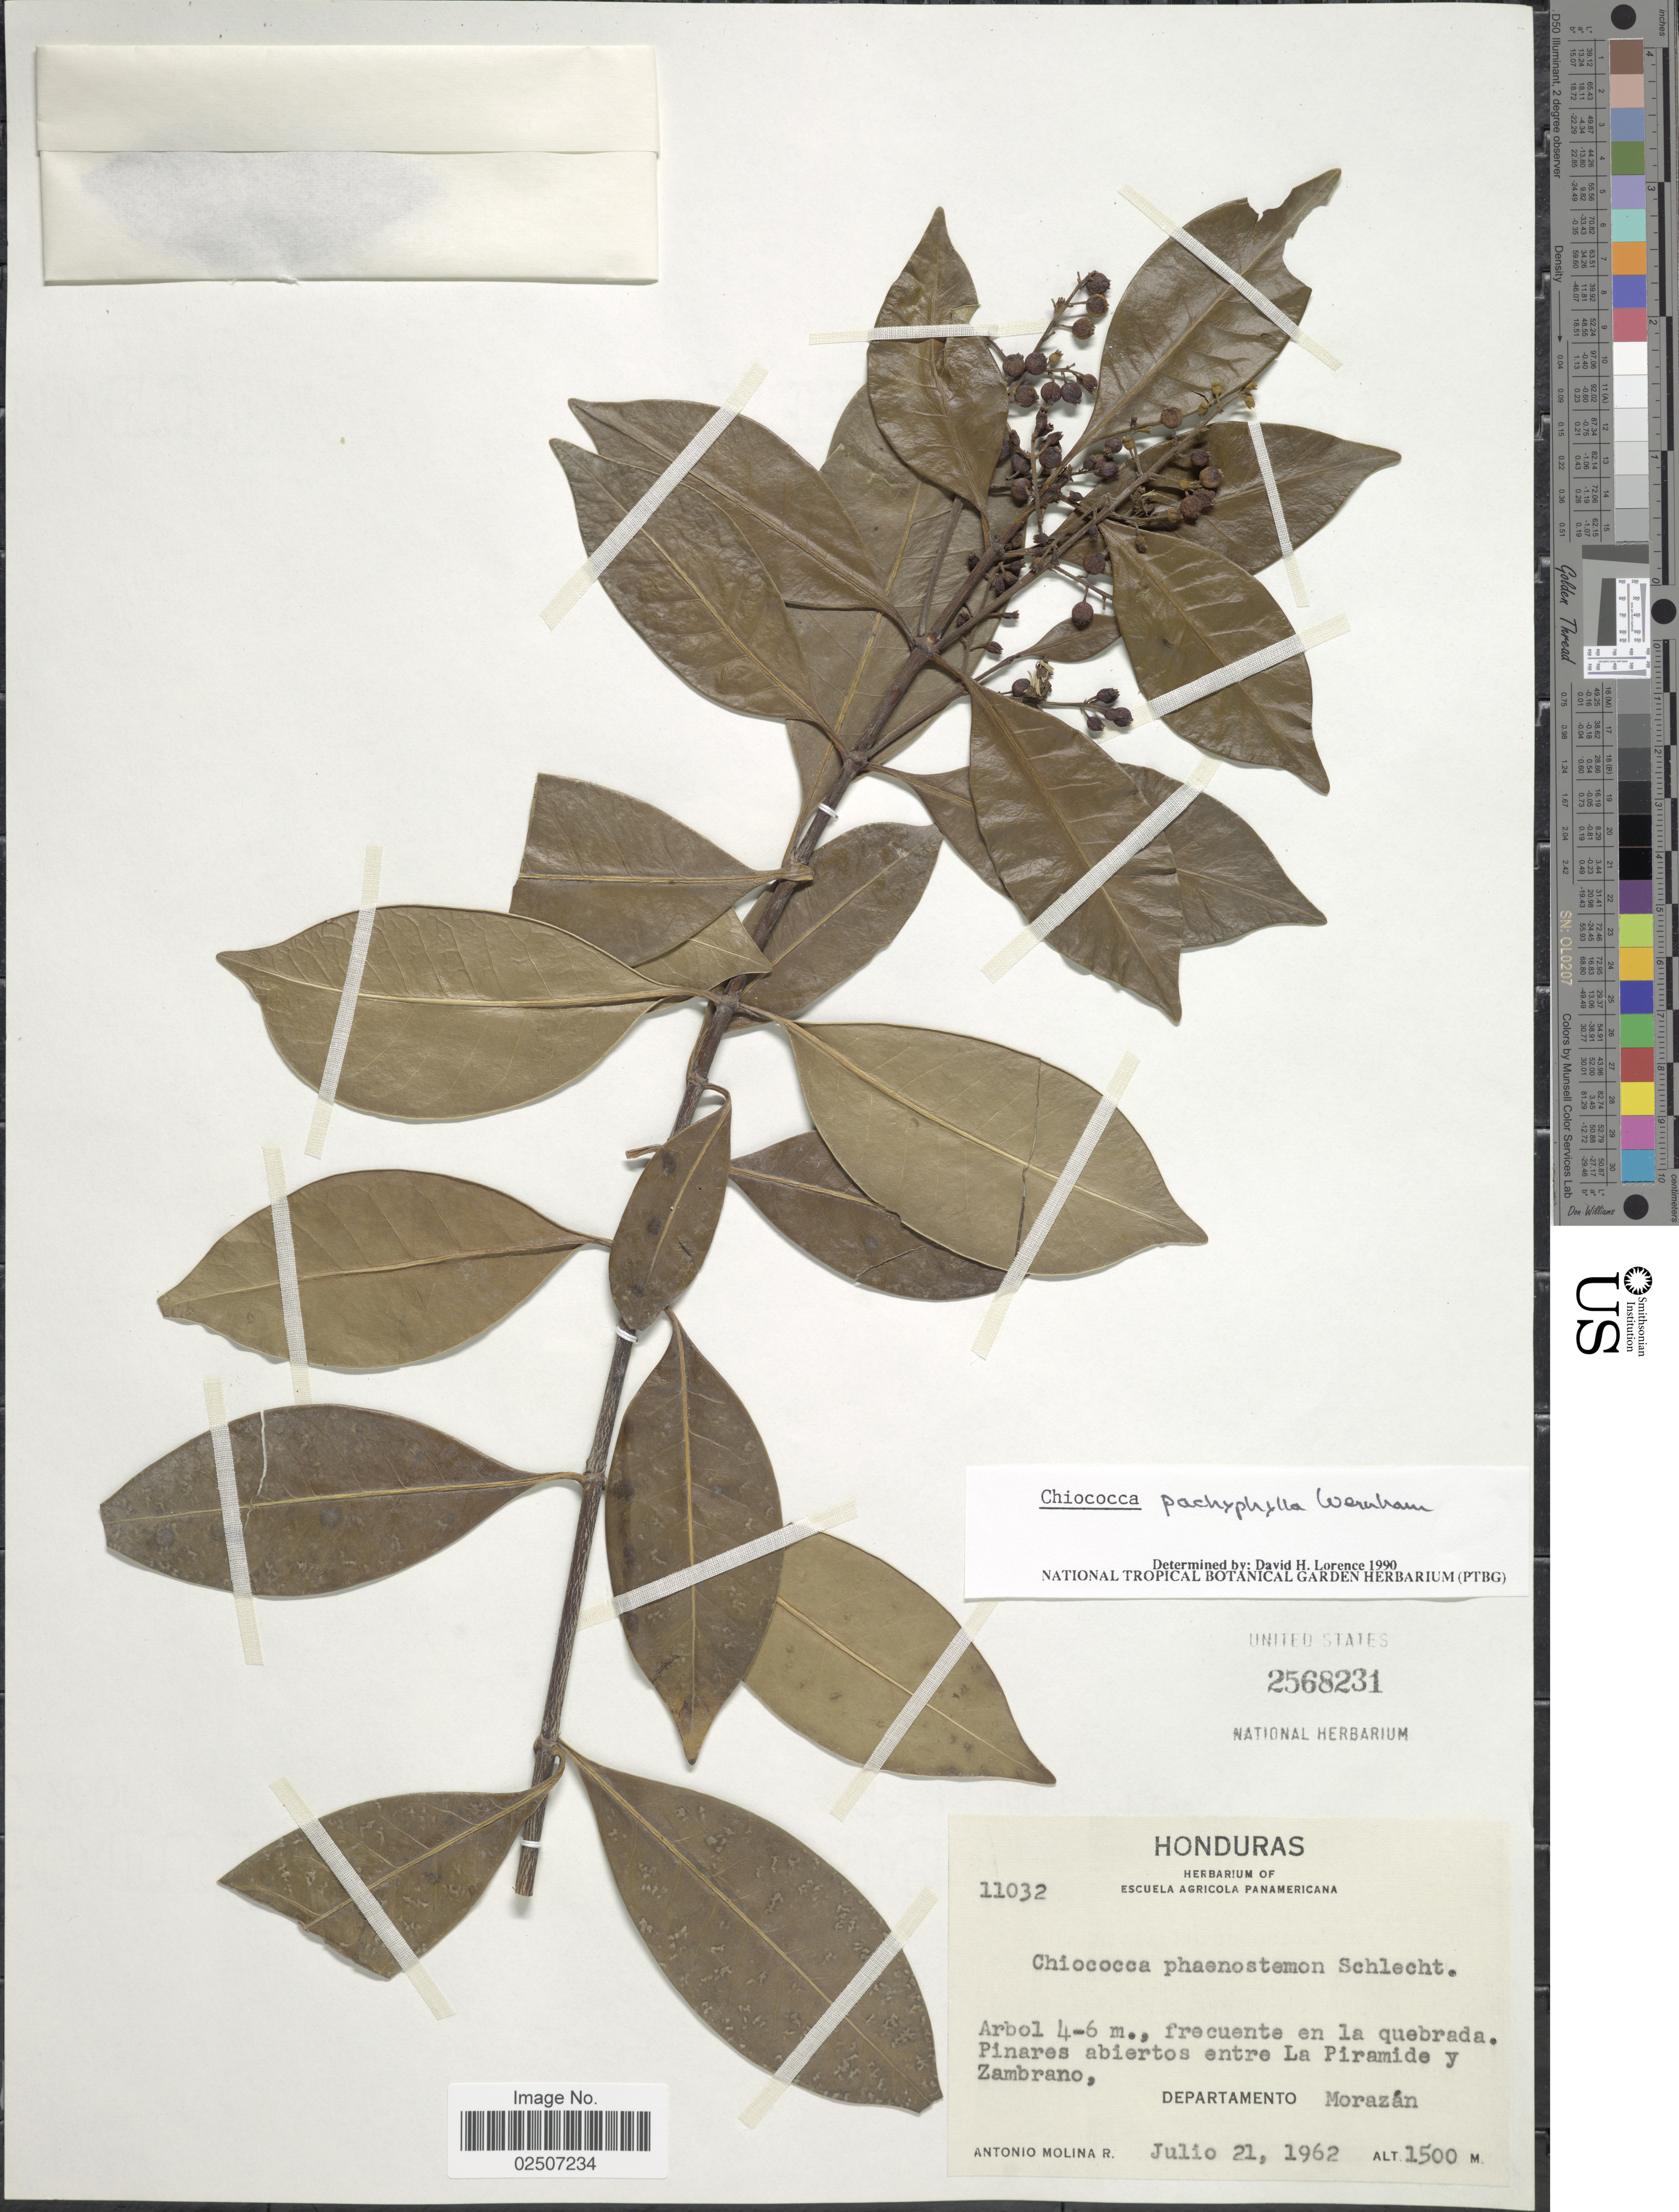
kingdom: Plantae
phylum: Tracheophyta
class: Magnoliopsida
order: Gentianales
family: Rubiaceae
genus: Chiococca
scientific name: Chiococca pachyphylla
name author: Wernham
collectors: A. Molina R.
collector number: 11032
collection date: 1962-07-21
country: Honduras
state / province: Fco. Morazán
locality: Pinares abiertos entre La Piramide y Zambrano, Departamento Morazan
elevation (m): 1500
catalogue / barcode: US 2568231